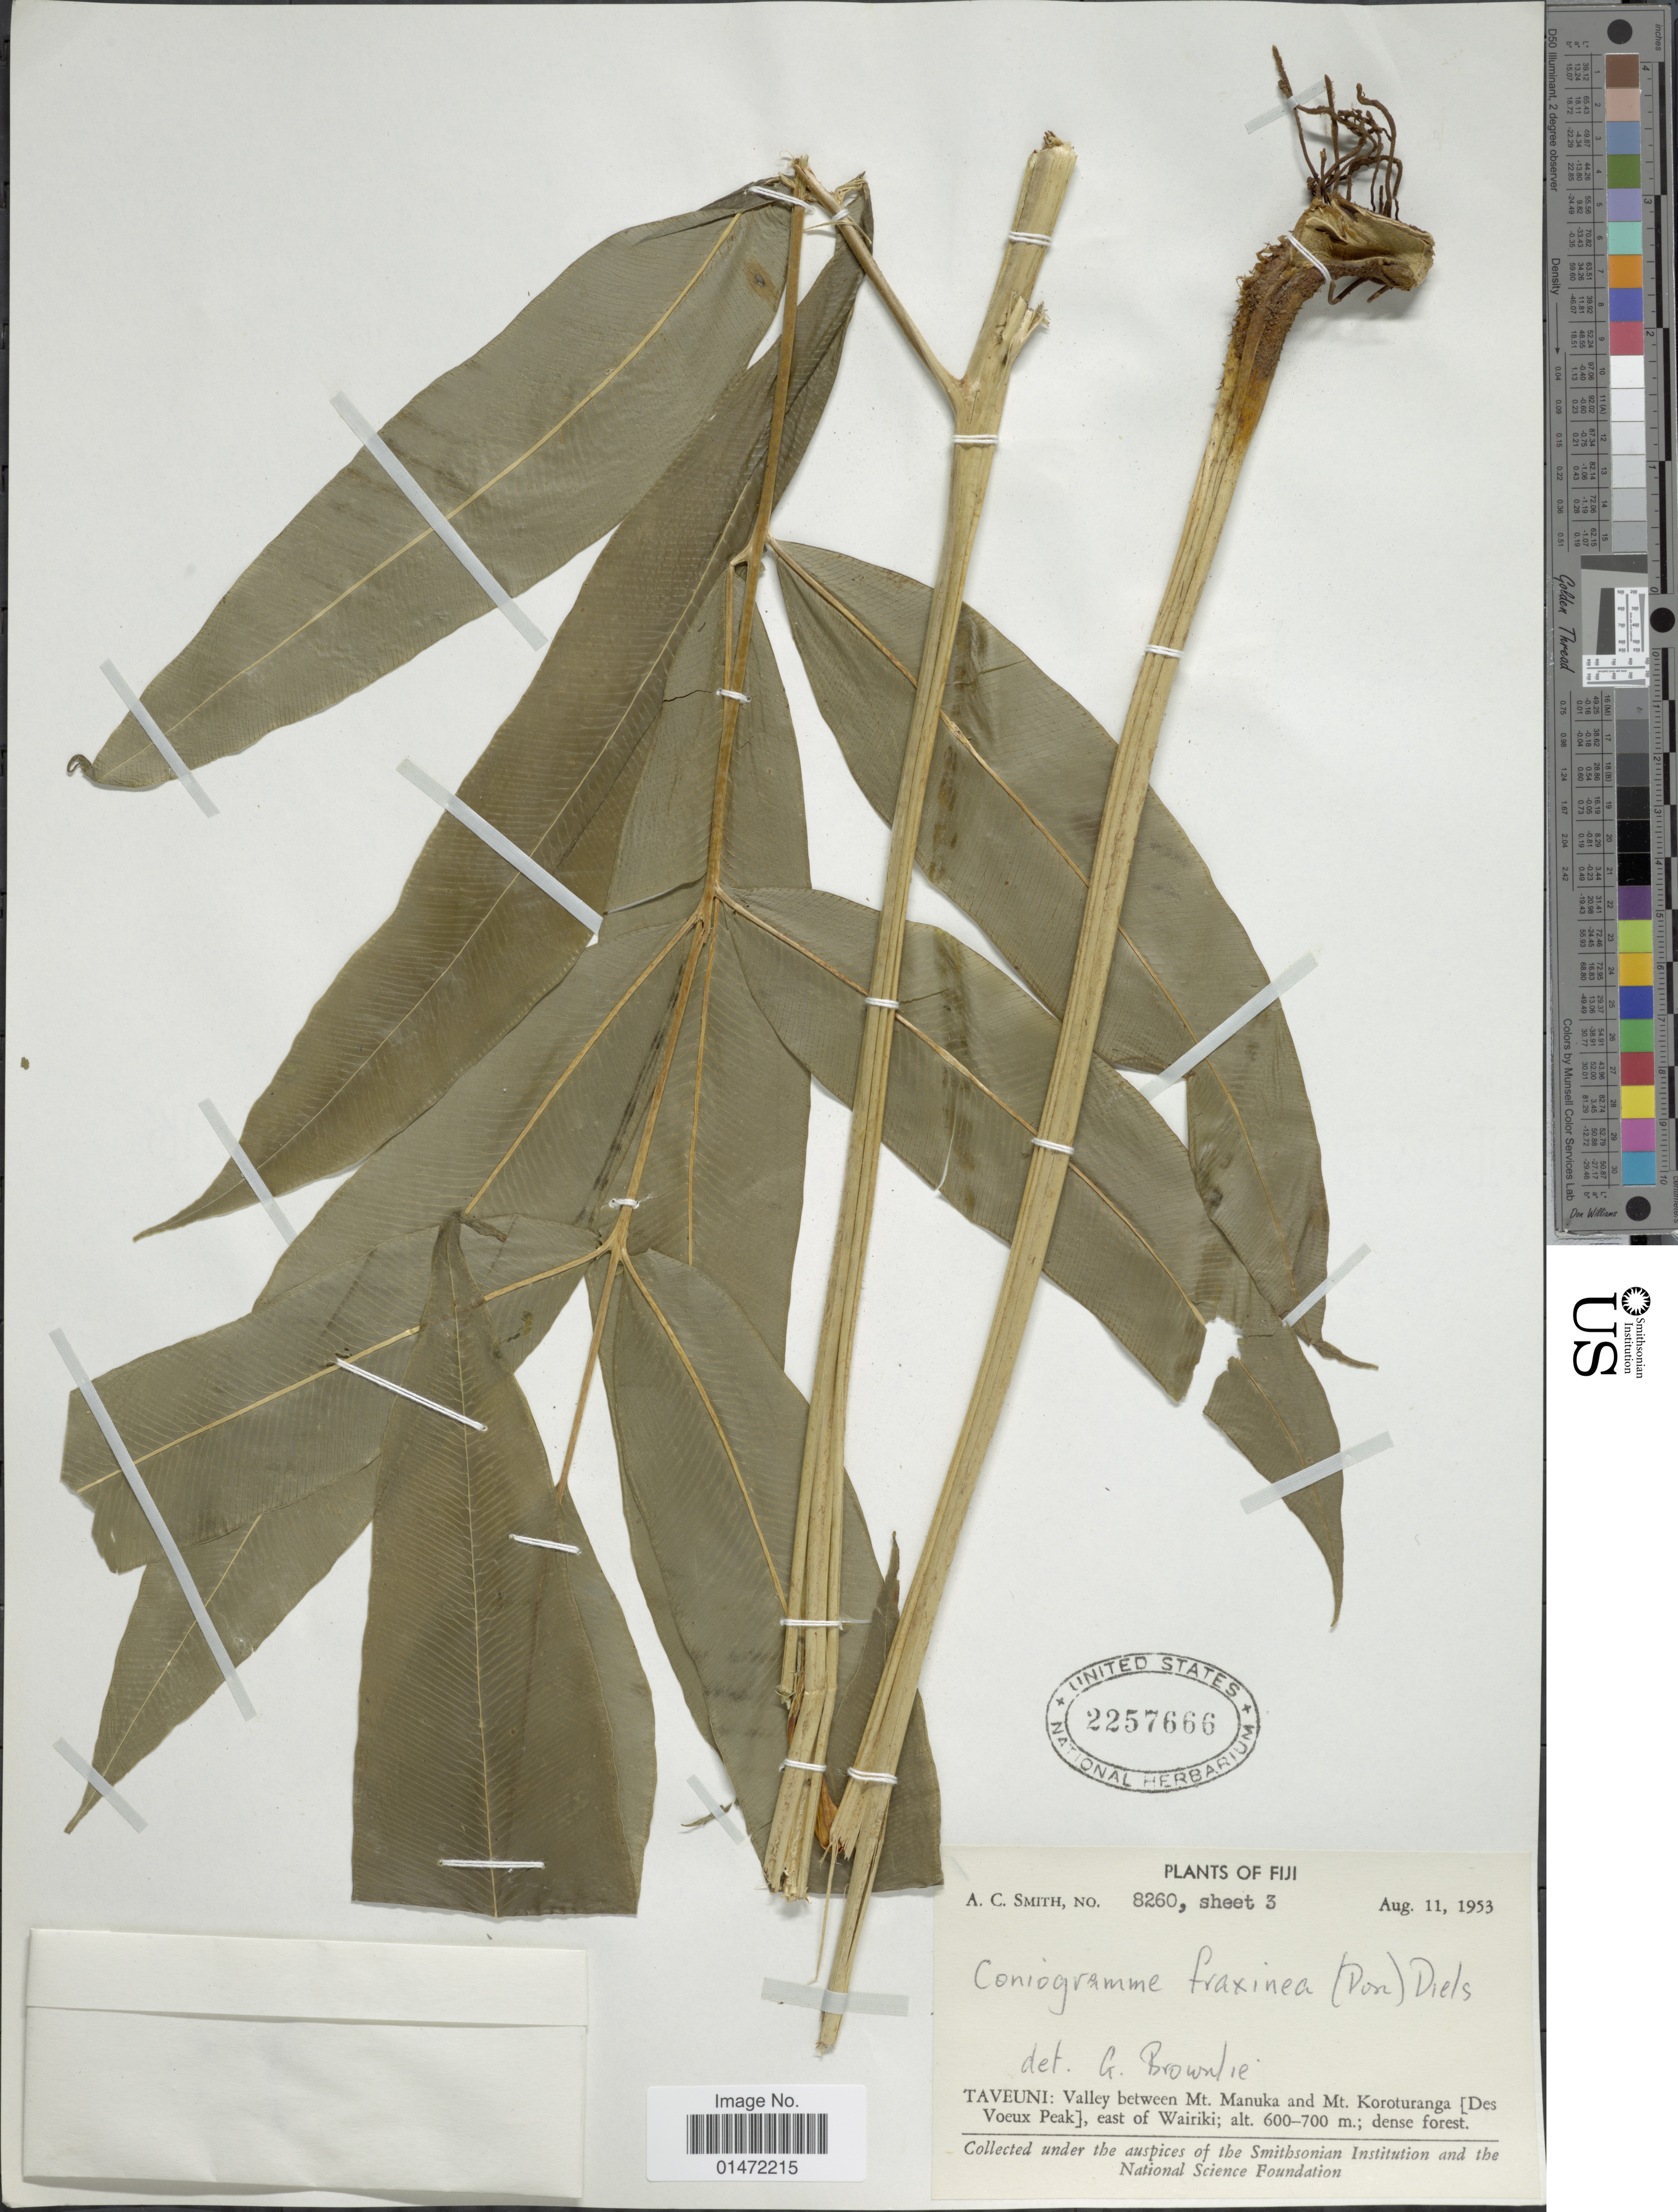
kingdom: Plantae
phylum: Tracheophyta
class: Polypodiopsida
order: Polypodiales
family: Pteridaceae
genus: Coniogramme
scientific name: Coniogramme fraxinea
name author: (D. Don) Diels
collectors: A. C. Smith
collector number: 8260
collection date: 1953-08-11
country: Fiji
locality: Taveuni: Valley between Mt. Manuka and Mt. Koroturanga [Des Voeux Peak], east of Wairiki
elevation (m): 600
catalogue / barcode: US 2257666